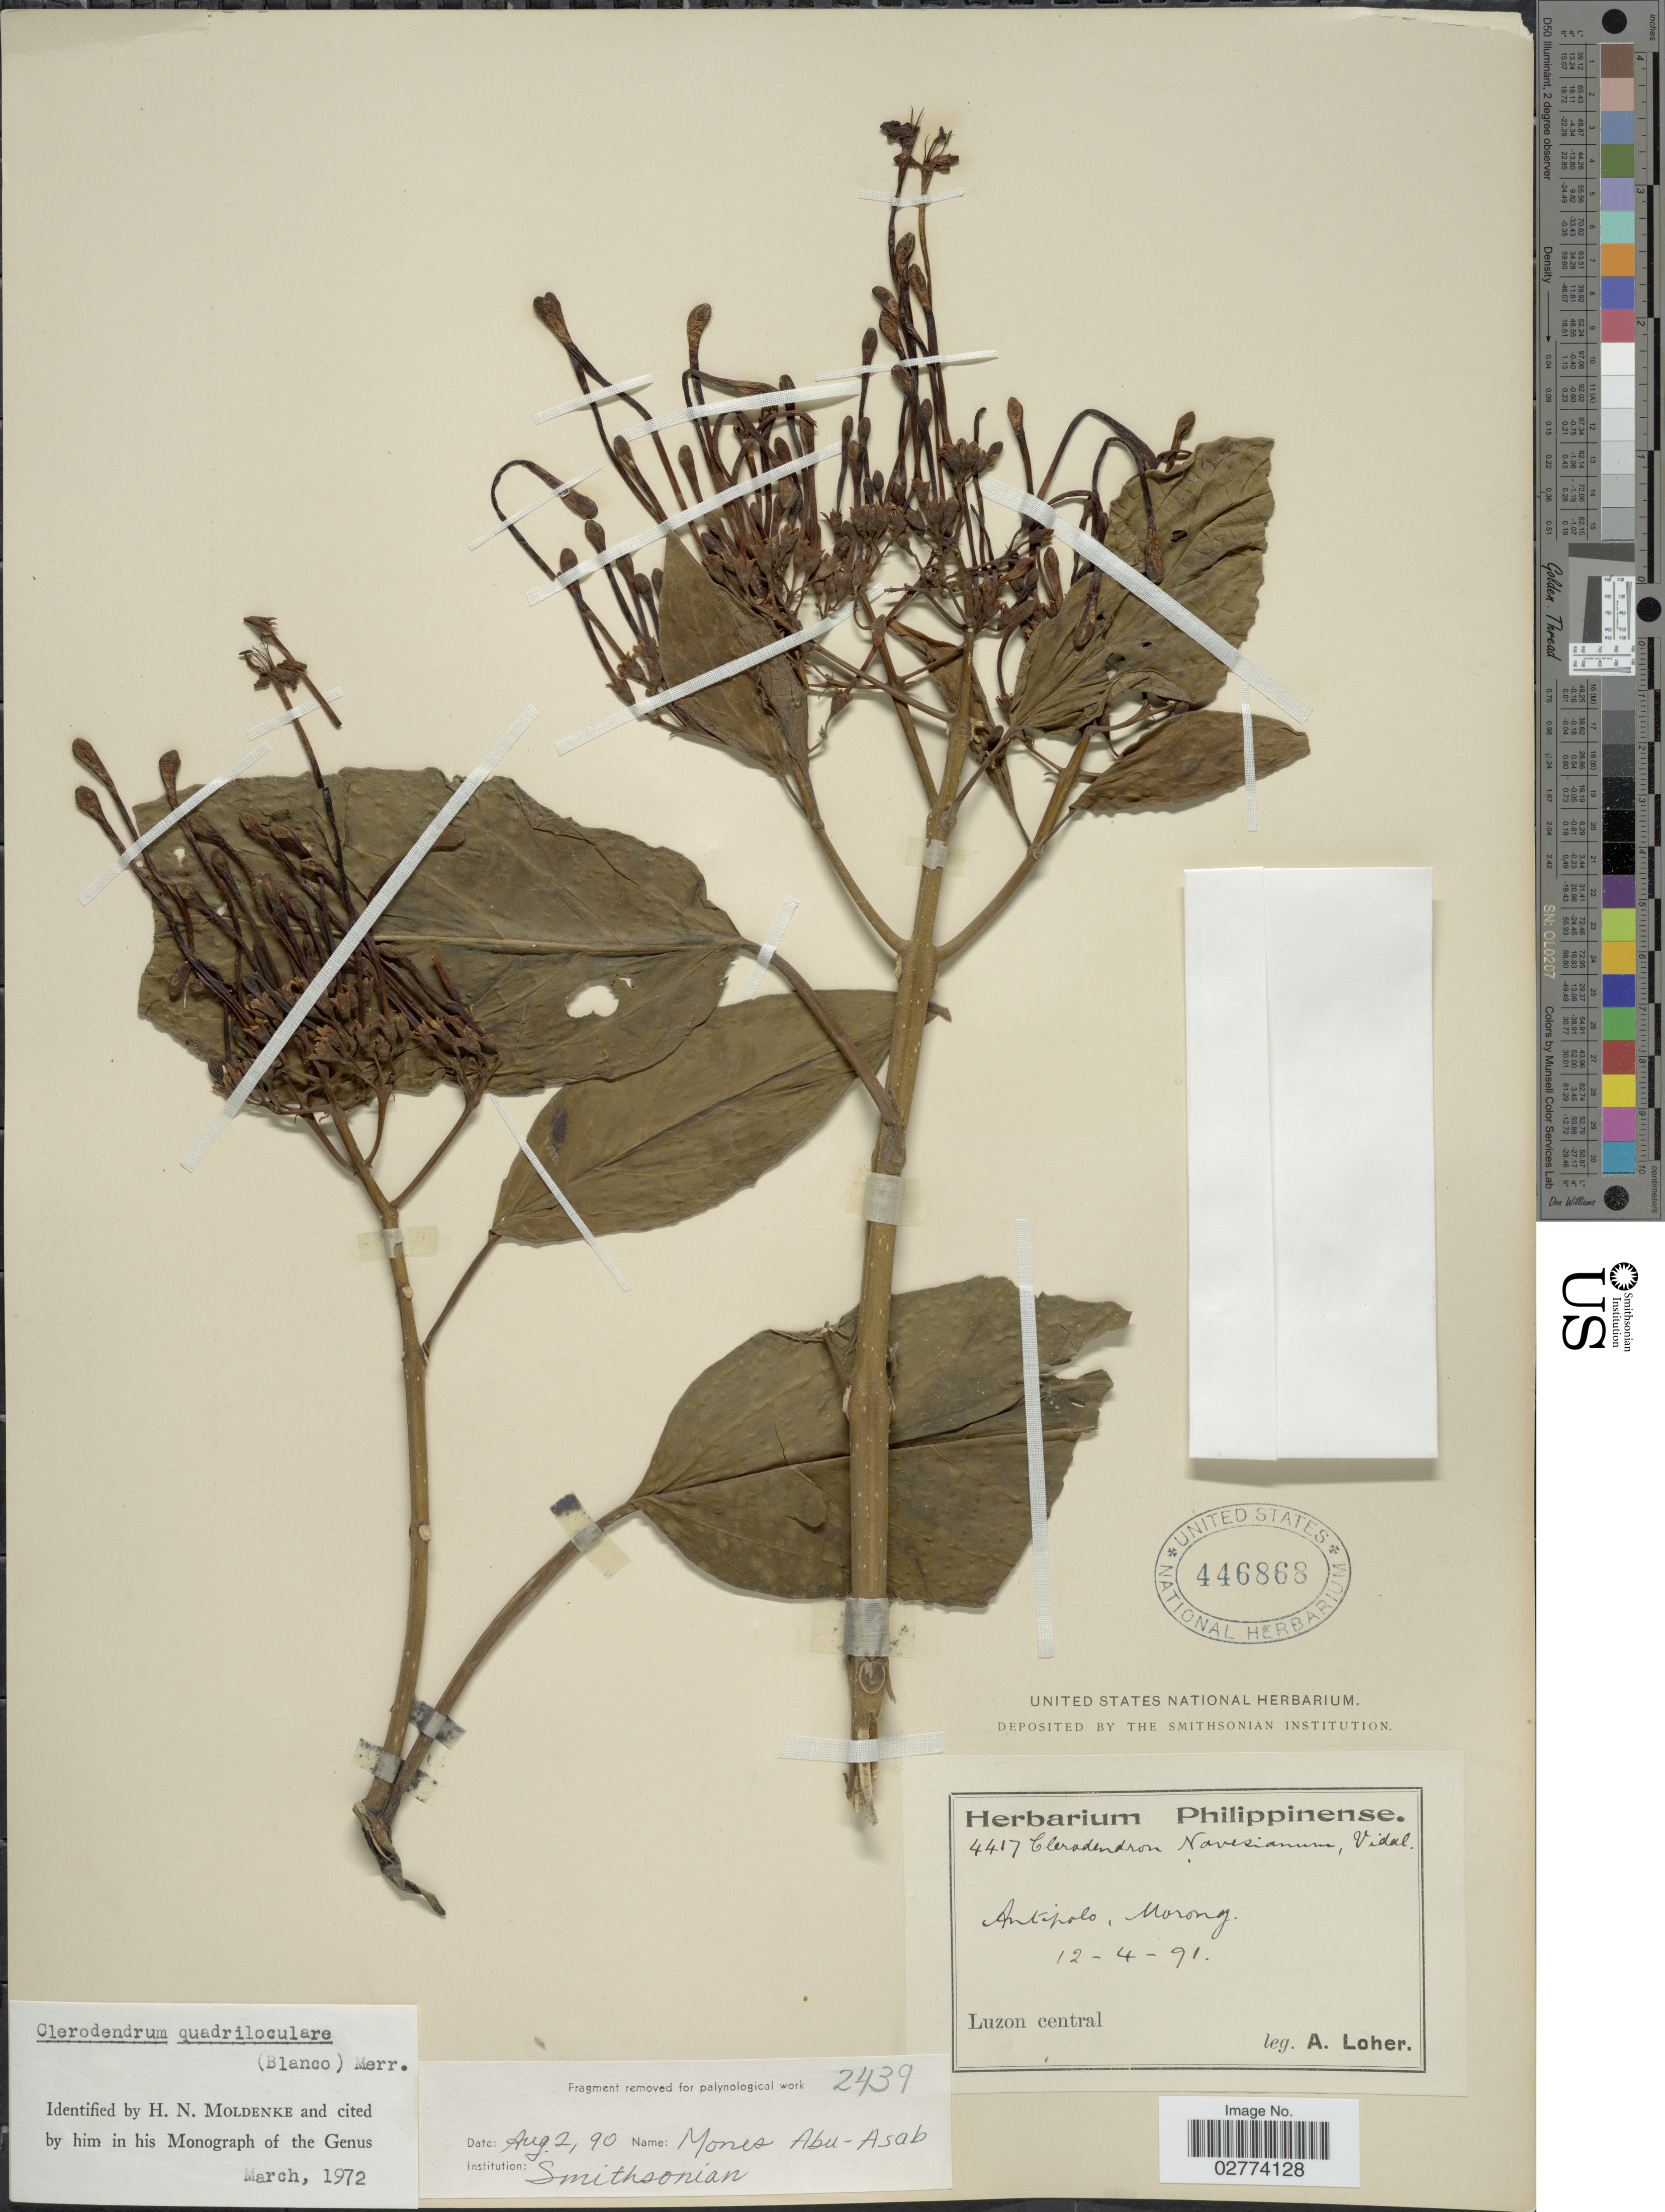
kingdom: Plantae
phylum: Tracheophyta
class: Magnoliopsida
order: Lamiales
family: Lamiaceae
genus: Clerodendrum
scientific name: Clerodendrum quadriloculare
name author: (Blanco) Merr.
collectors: A. Loher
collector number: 4417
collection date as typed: Transcribed d/m/y: 12/4/91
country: Philippines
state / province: Central Luzon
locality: Antipolo, Morong.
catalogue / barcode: US 446868